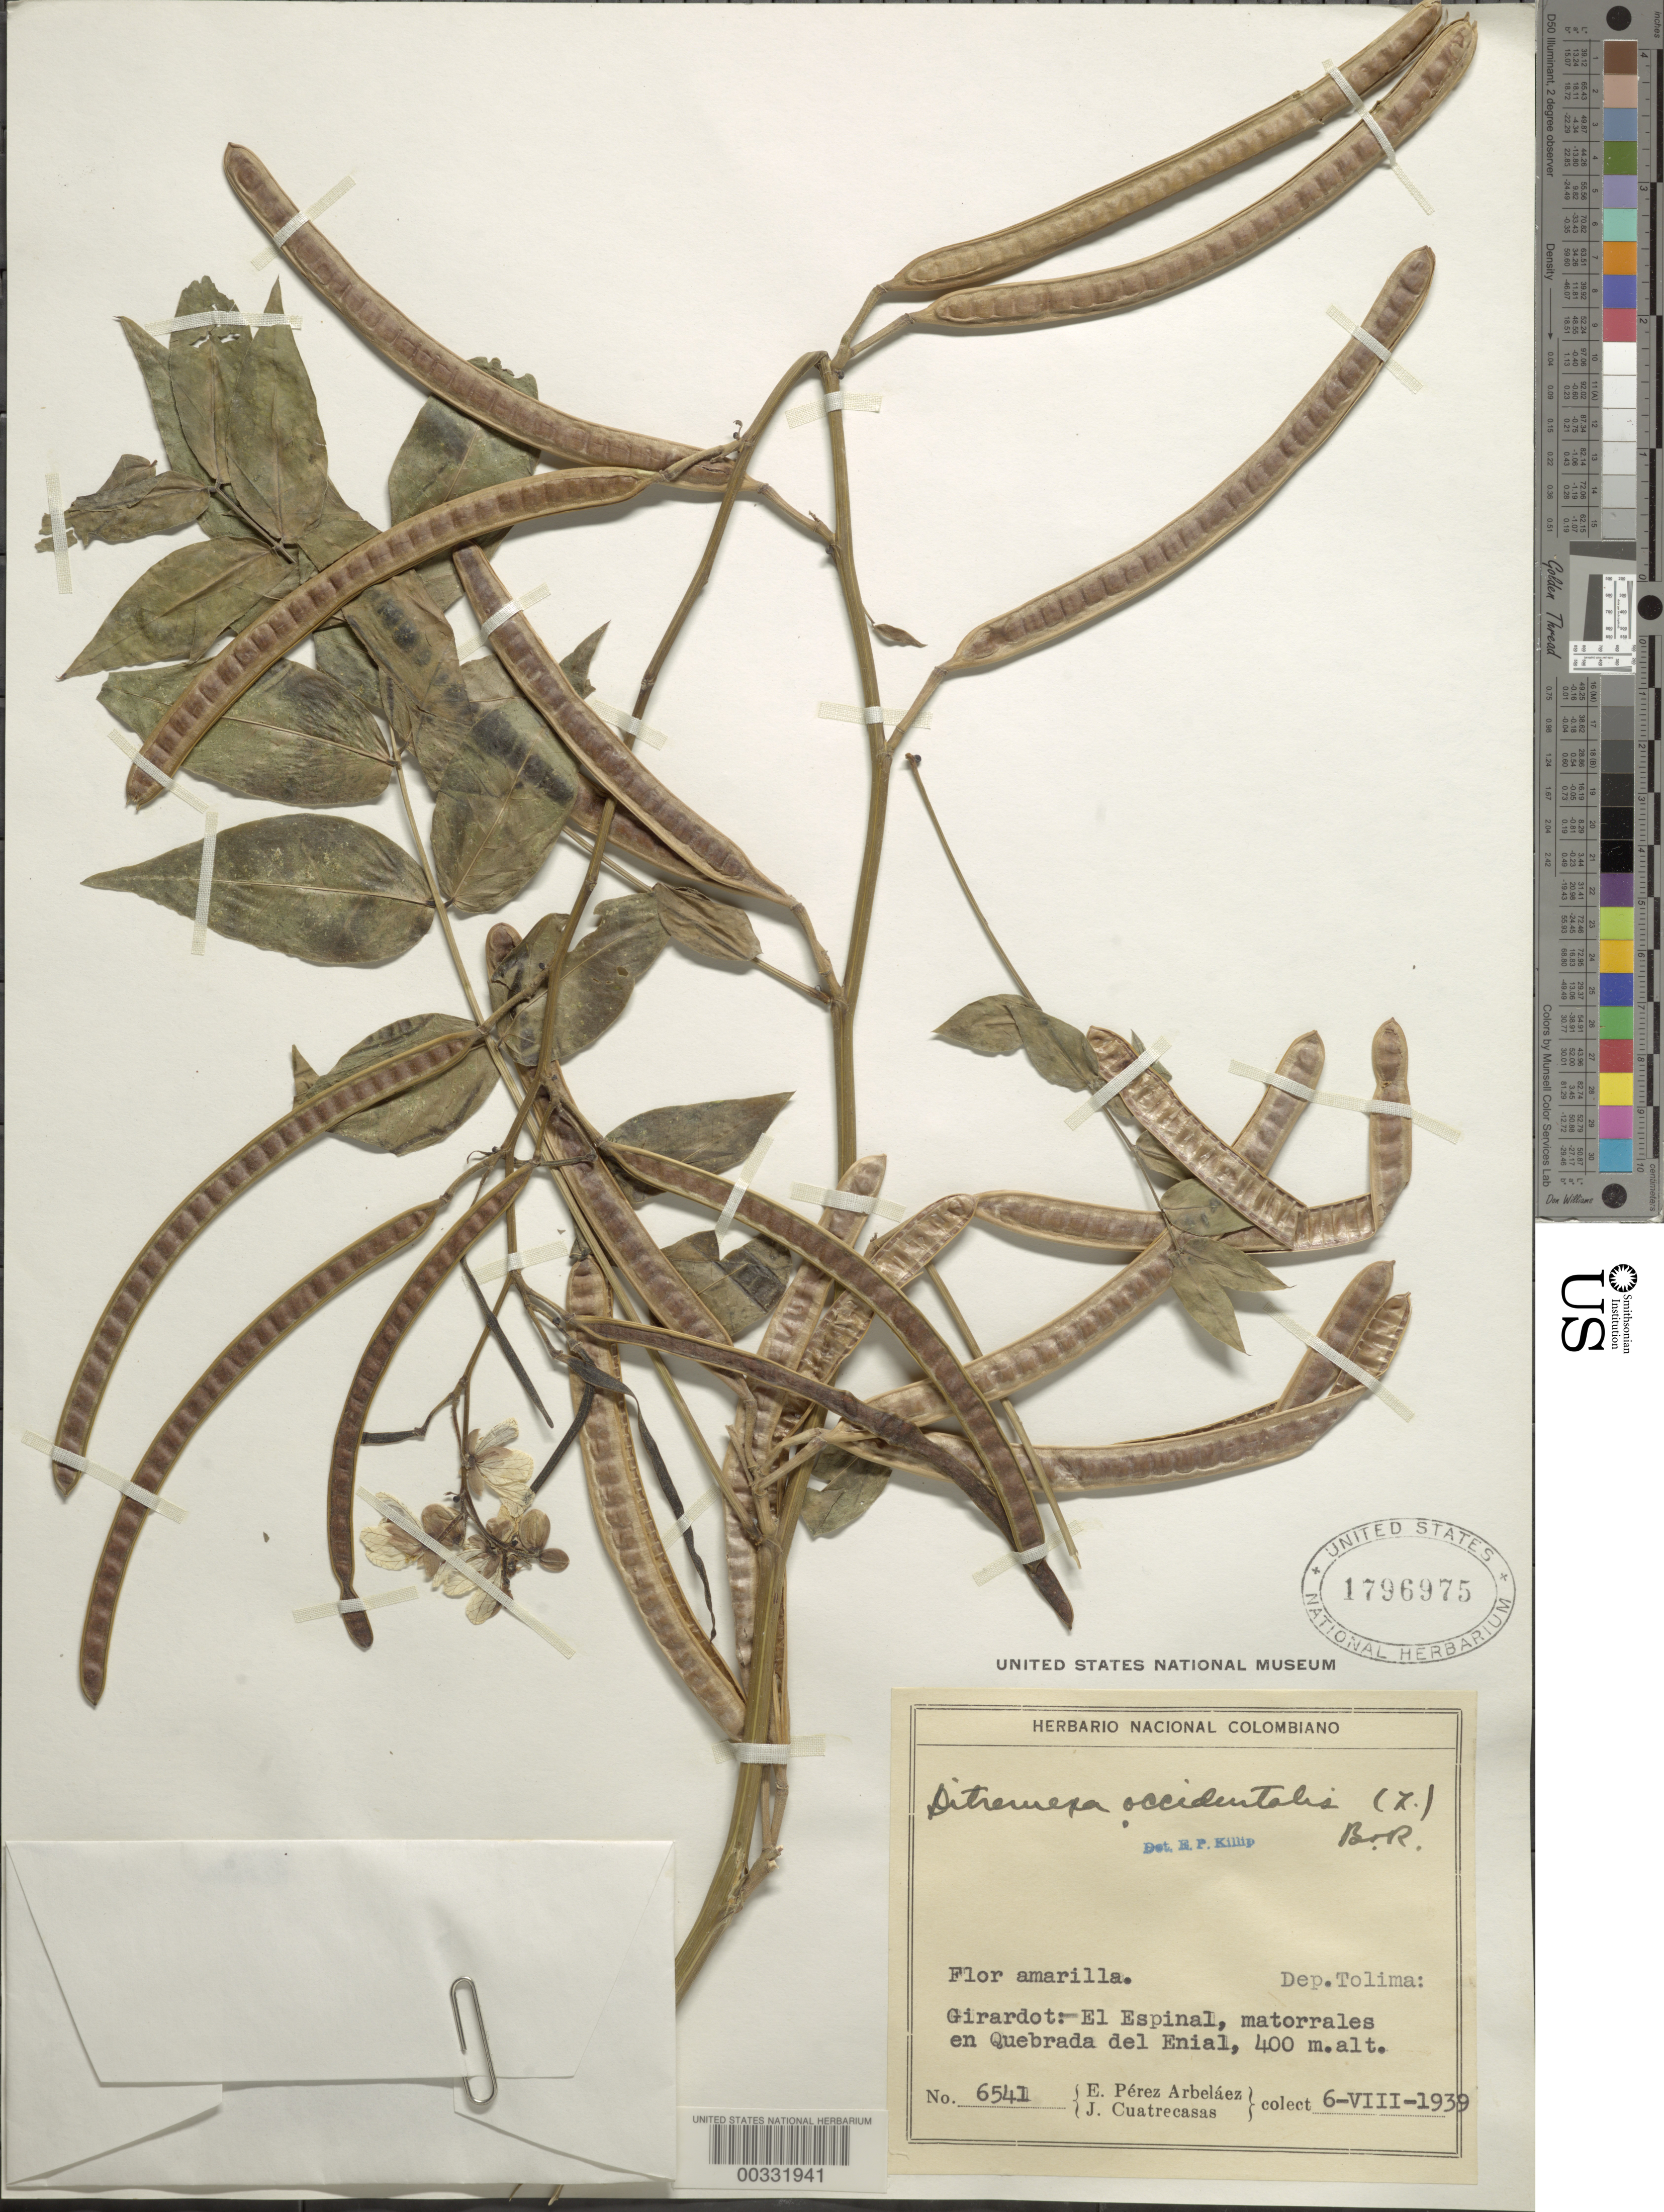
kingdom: Plantae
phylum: Tracheophyta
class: Magnoliopsida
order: Fabales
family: Fabaceae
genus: Senna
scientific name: Senna occidentalis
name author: (L.) Link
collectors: E. Pérez Arbeláez & J. Cuatrecasas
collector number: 6541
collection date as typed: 06 Aug 1939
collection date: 1939-08-06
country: Colombia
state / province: Tolima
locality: Girardot: el Espinal; Quebrada del enial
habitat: Matorrales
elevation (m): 400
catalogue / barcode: US 1796975